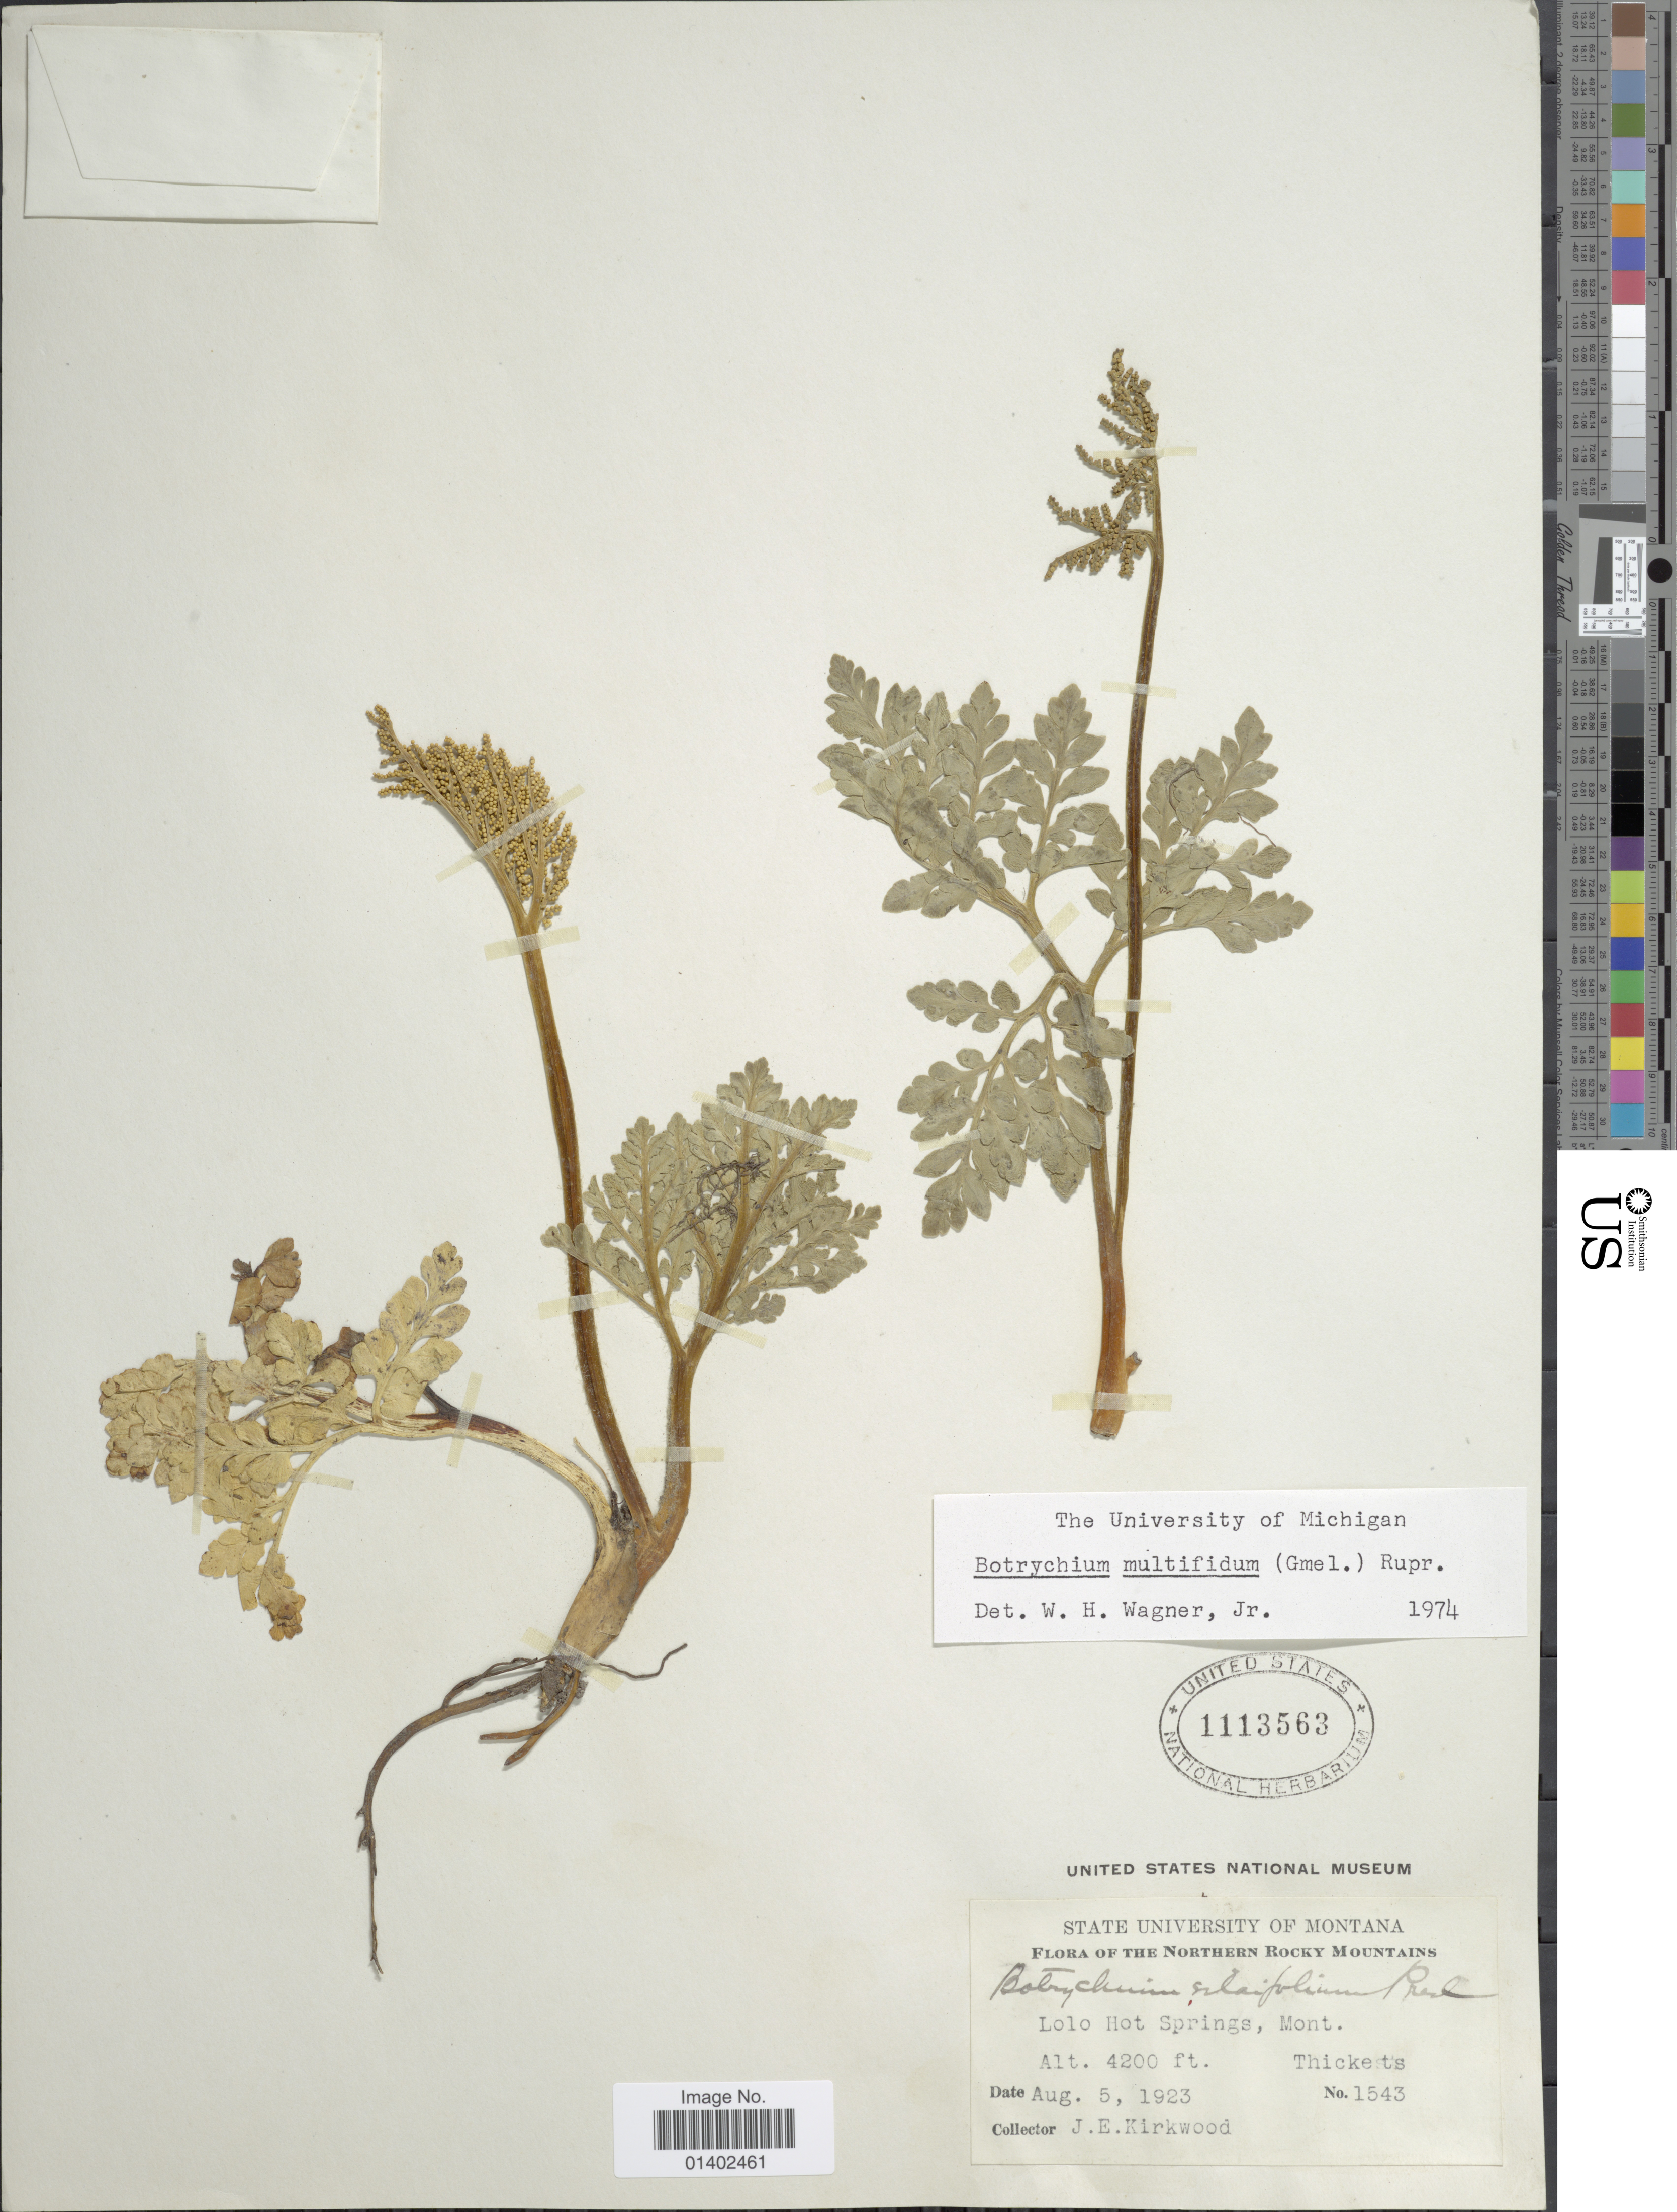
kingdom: Plantae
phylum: Tracheophyta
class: Polypodiopsida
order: Ophioglossales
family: Ophioglossaceae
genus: Botrychium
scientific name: Botrychium multifidum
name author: (J.F. Gmel.) Rupr.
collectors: J. Kirkwood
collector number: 1543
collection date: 1923-08-05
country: United States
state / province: Montana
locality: The Northern Rocky Mountains, Lolo Hot Springs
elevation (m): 1280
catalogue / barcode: US 1113563